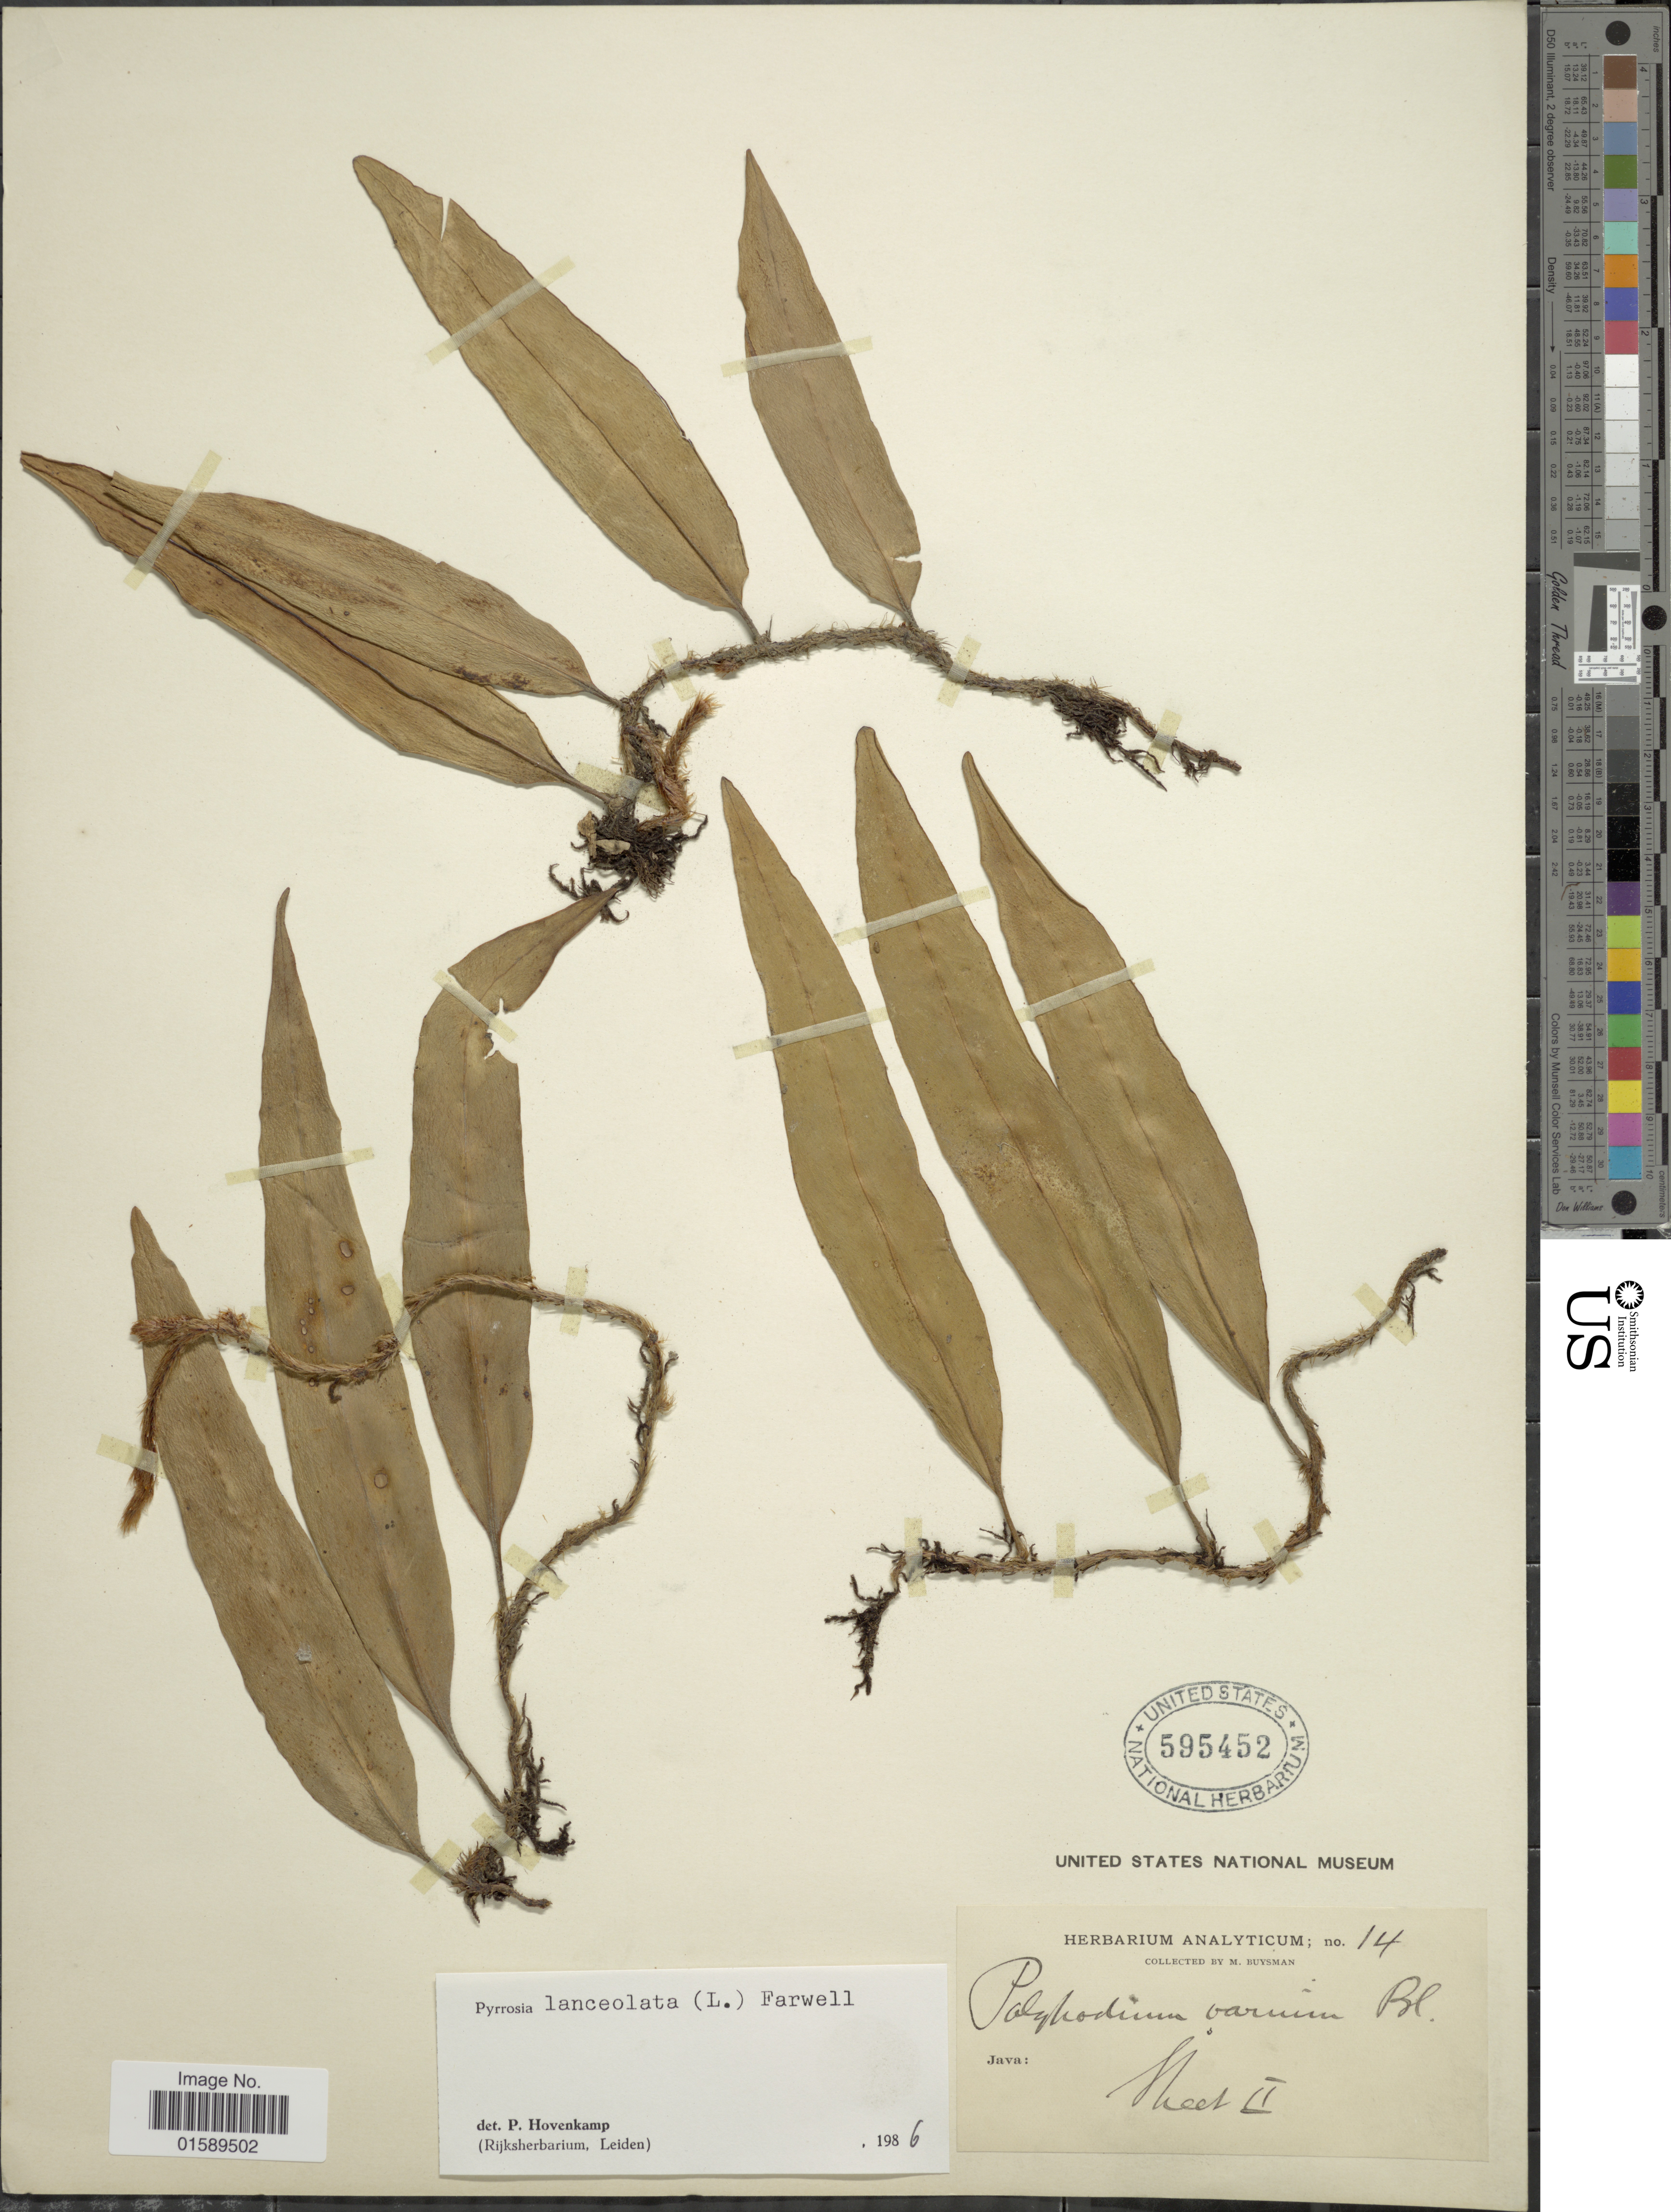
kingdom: Plantae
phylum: Tracheophyta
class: Polypodiopsida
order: Polypodiales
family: Polypodiaceae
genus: Pyrrosia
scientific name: Pyrrosia lanceolata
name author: (L.) Farw.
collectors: M. Buysman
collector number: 14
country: Indonesia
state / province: Java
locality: Java.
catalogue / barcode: US 595452